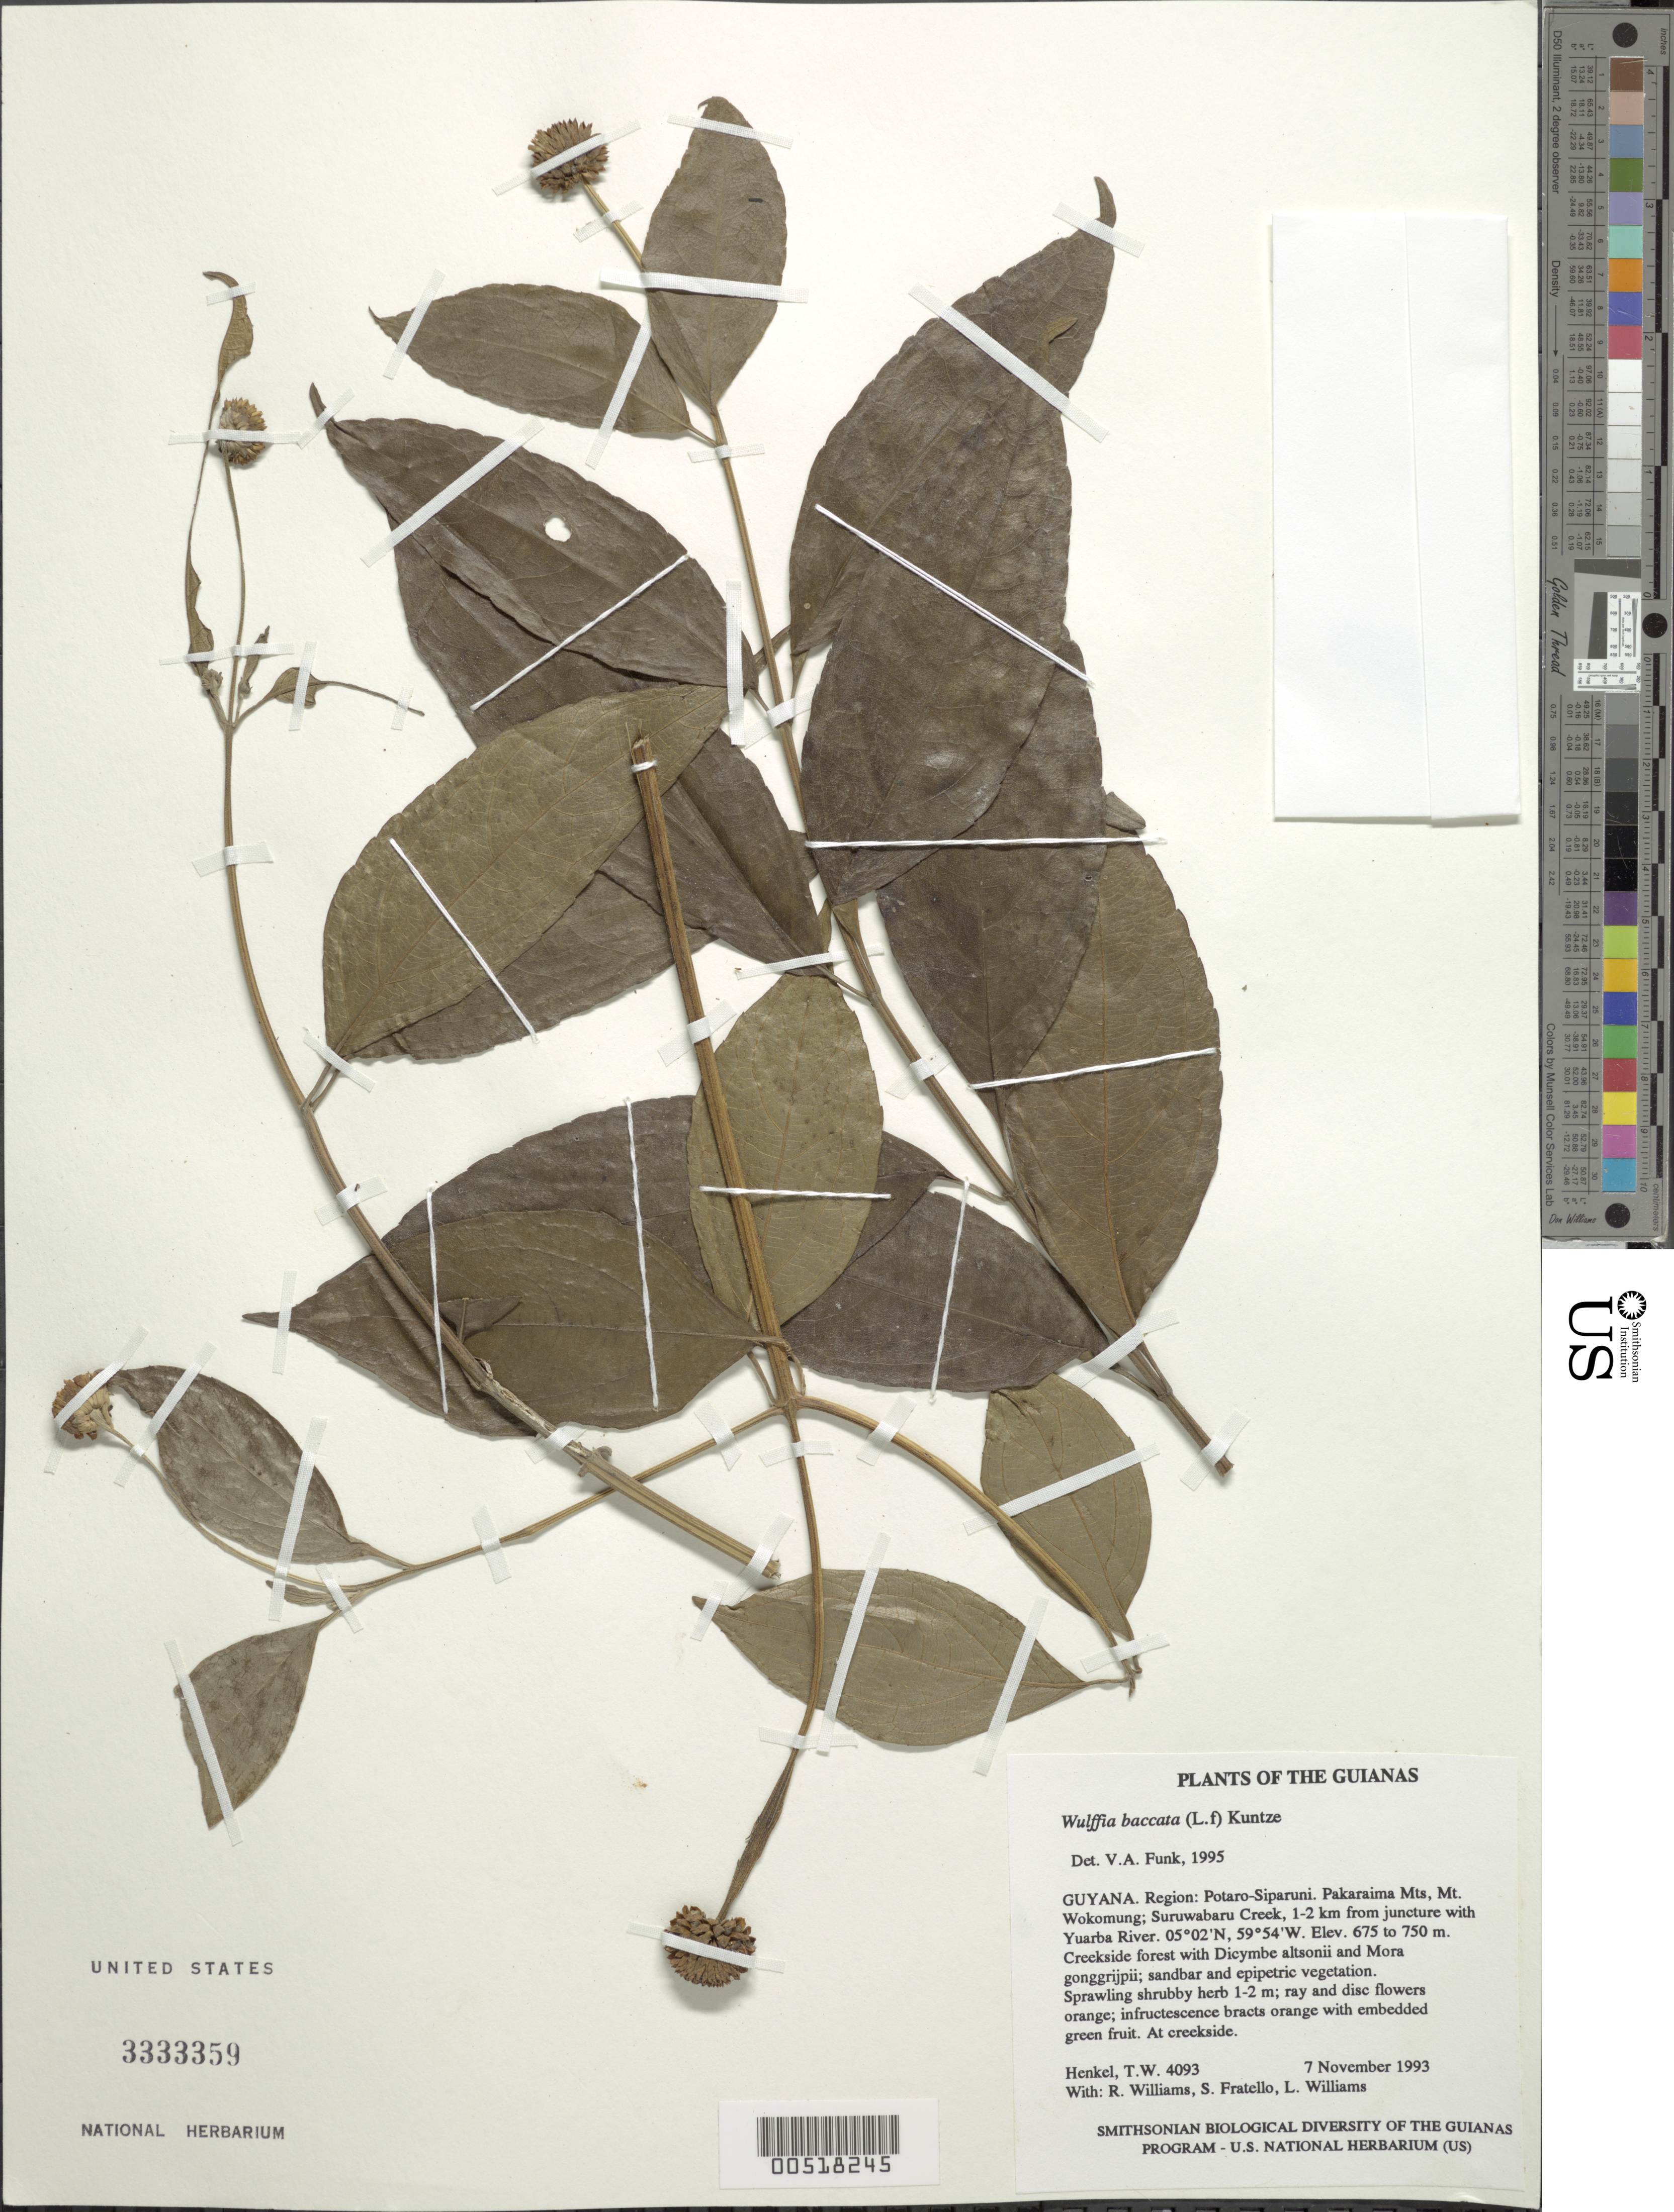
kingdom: Plantae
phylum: Tracheophyta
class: Magnoliopsida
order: Asterales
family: Asteraceae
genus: Wulffia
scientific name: Wulffia baccata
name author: (L. f.) Kuntze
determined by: Funk, Vicki A., (BOT), Smithsonian Institution - National Museum of Natural History (UNITED STATES)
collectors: T. Henkel, R. Williams, S. Fratello & L. Williams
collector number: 4093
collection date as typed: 7 November 1993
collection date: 1993-11-07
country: Guyana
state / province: Potaro-Siparuni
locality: Pakaraima Mts, Mt. Wokomung; Suruwabaru Creek, 1-2 km from juncture with Yuarba River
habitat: Creekside forest with Dicymbe altsonii and Mora gonggrijpii; sandbar and epipetric vegetation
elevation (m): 675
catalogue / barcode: US 3333359